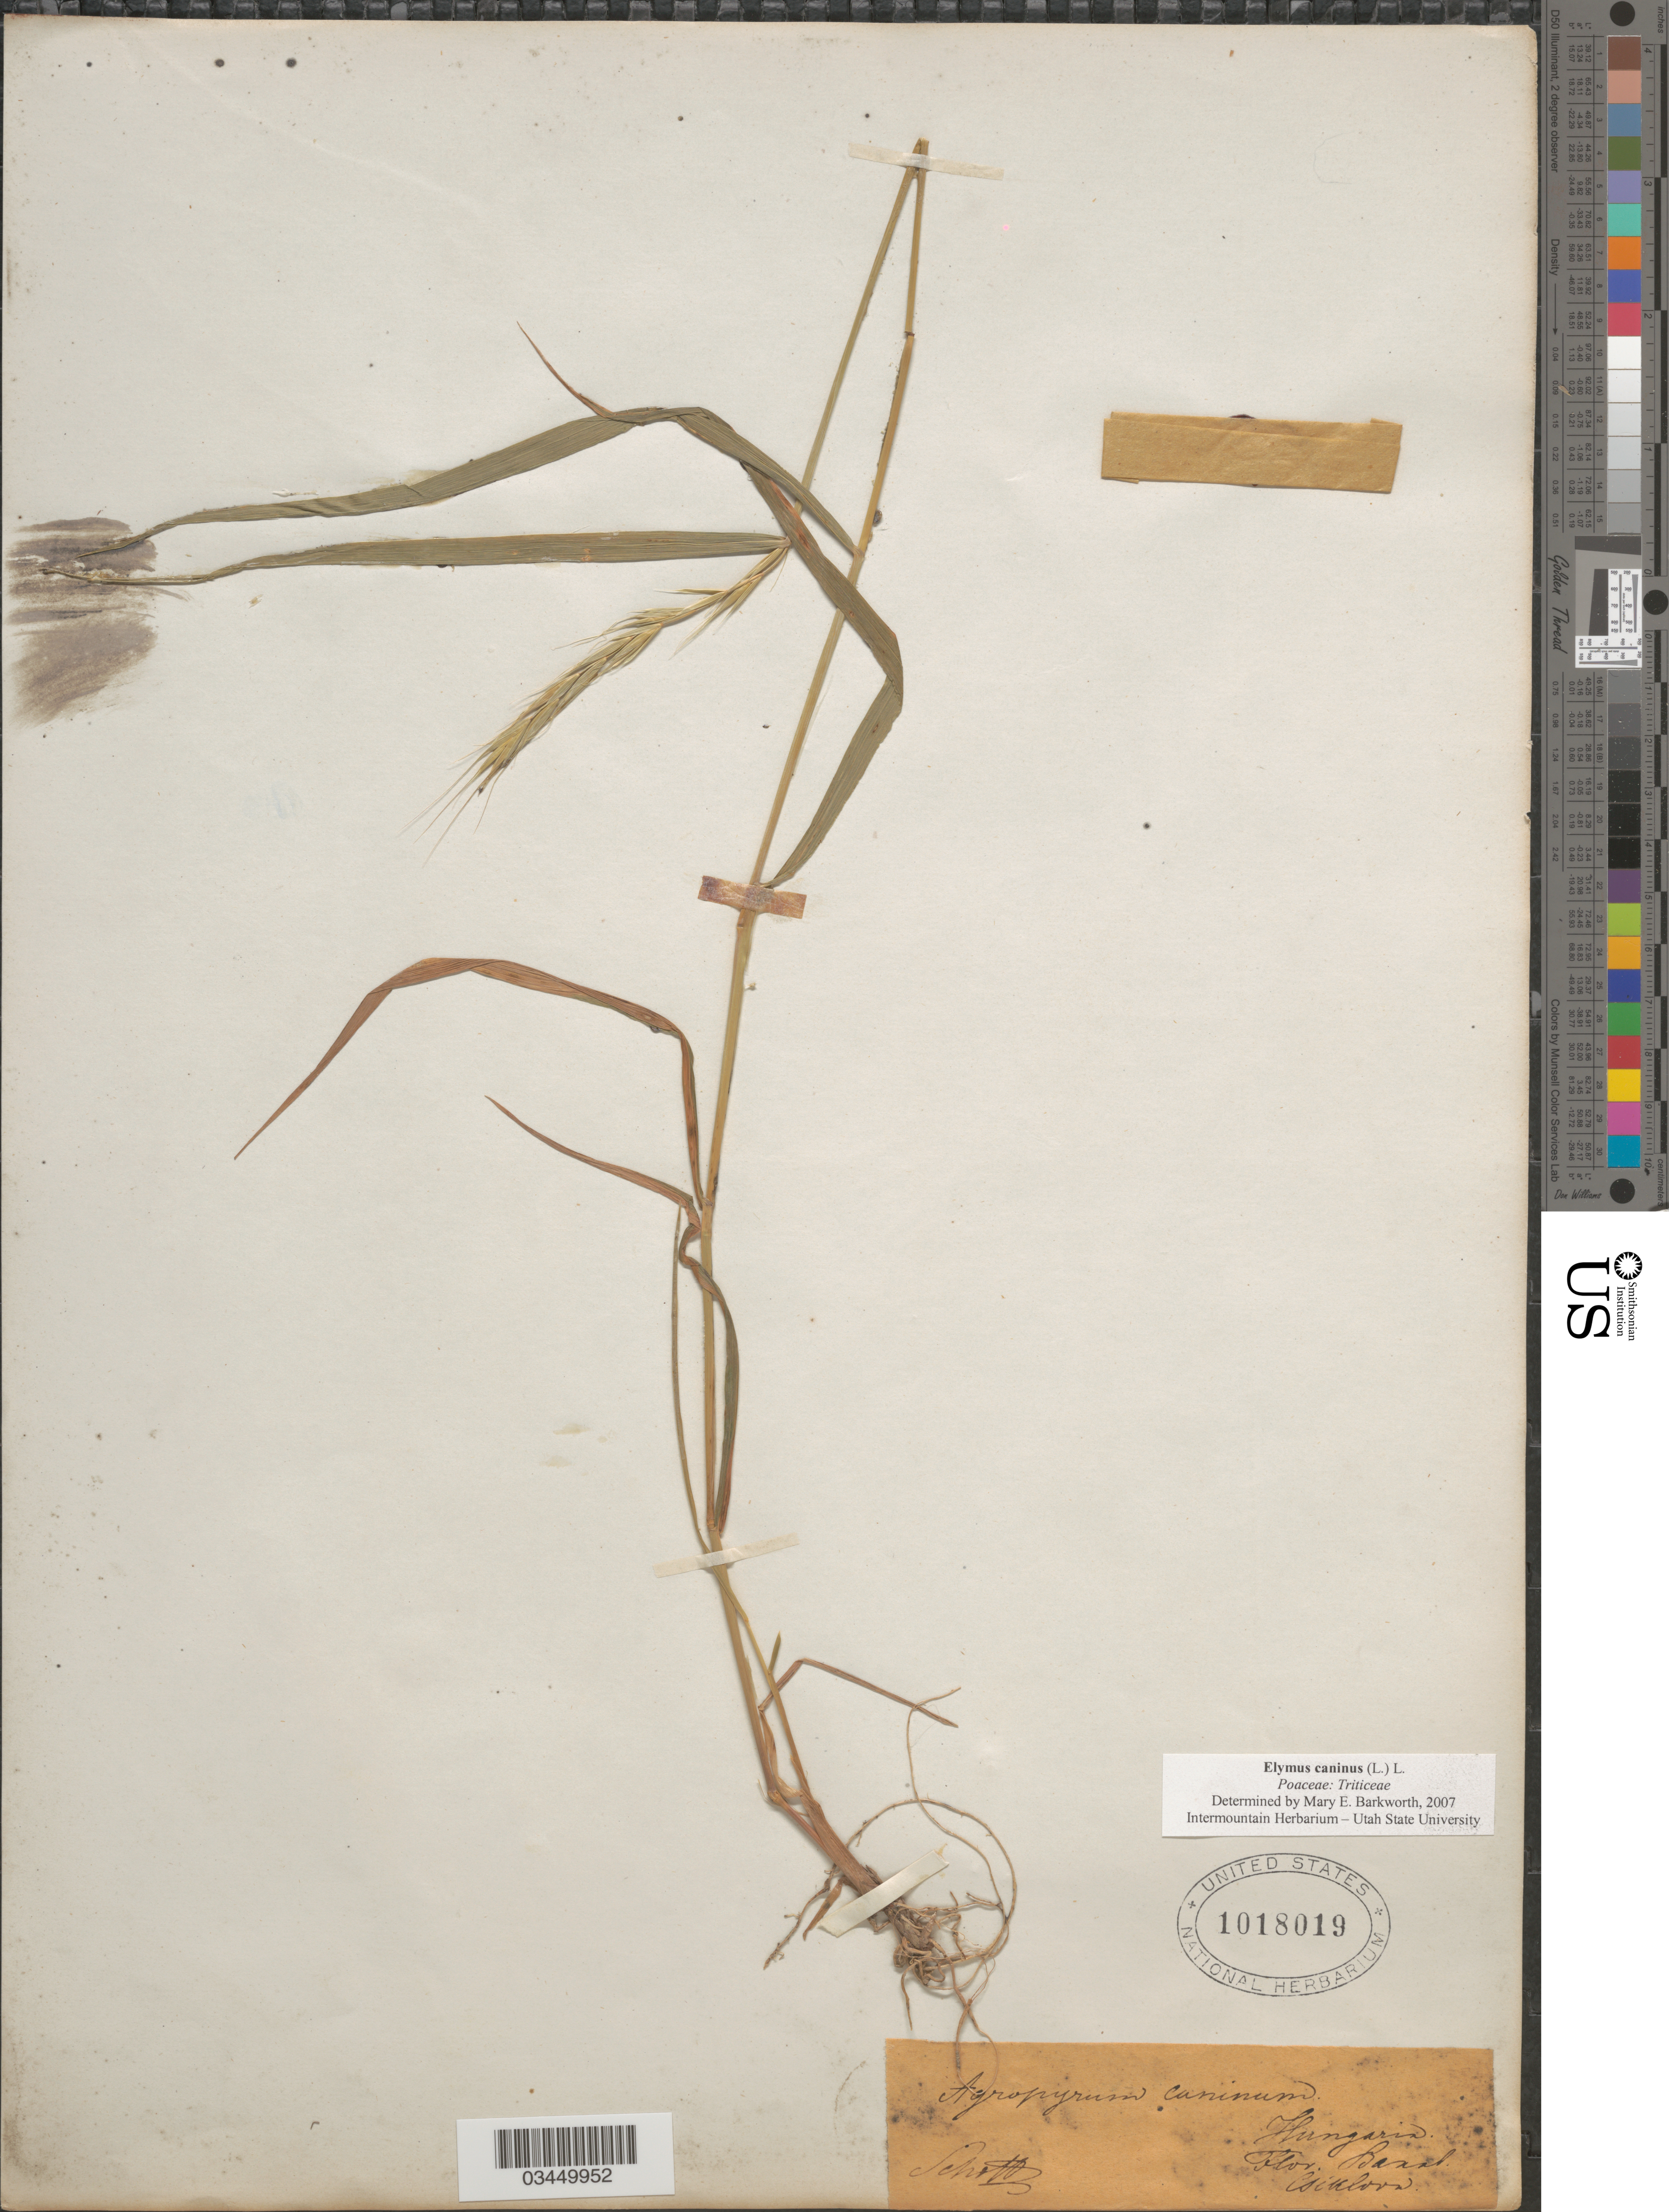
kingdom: Plantae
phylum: Tracheophyta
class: Liliopsida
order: Poales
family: Poaceae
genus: Elymus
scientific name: Elymus caninus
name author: (L.) L.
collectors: -. Schottz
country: Hungary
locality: Banat. Csiklova. [interpreted]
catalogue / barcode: US 1018019